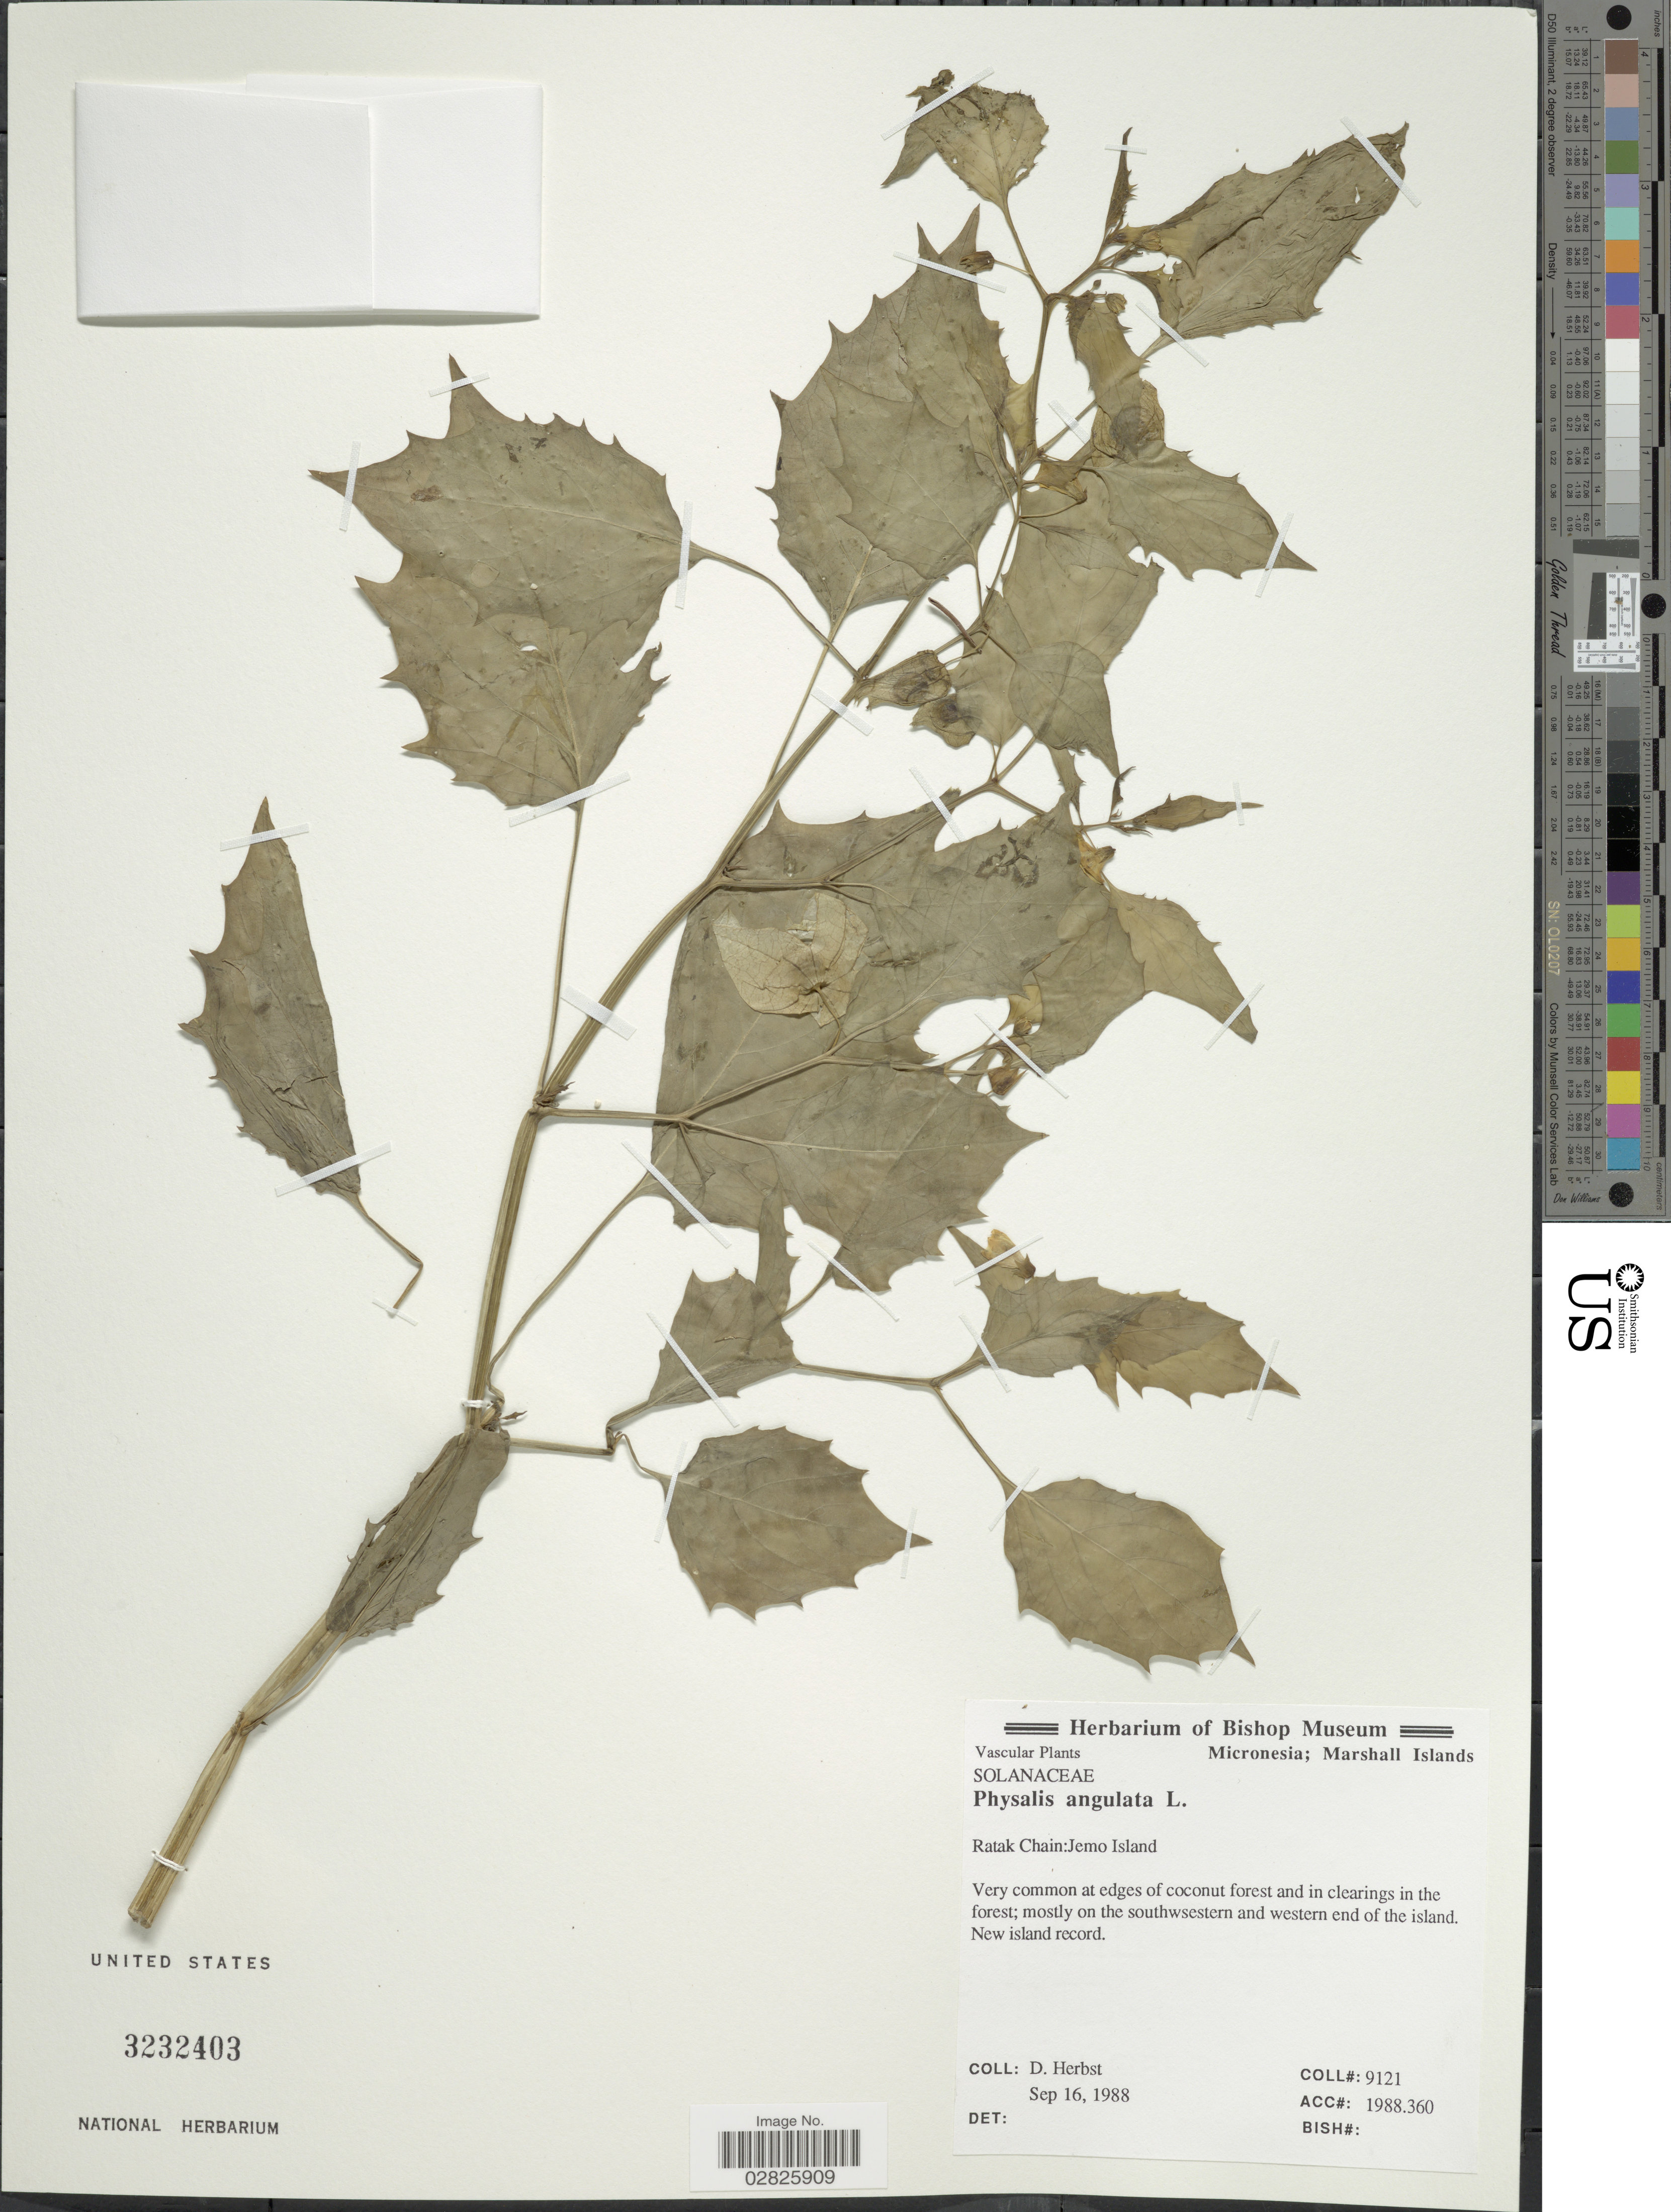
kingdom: Plantae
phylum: Tracheophyta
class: Magnoliopsida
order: Solanales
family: Solanaceae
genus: Physalis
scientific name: Physalis angulata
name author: L.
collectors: D. Herbst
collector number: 9121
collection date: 1988-09-16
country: Marshall Islands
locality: Micronesia. Ratak Chain: Jemo Island. Mostly on the southwsestern and western end of the island. New island record.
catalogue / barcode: US 3232403